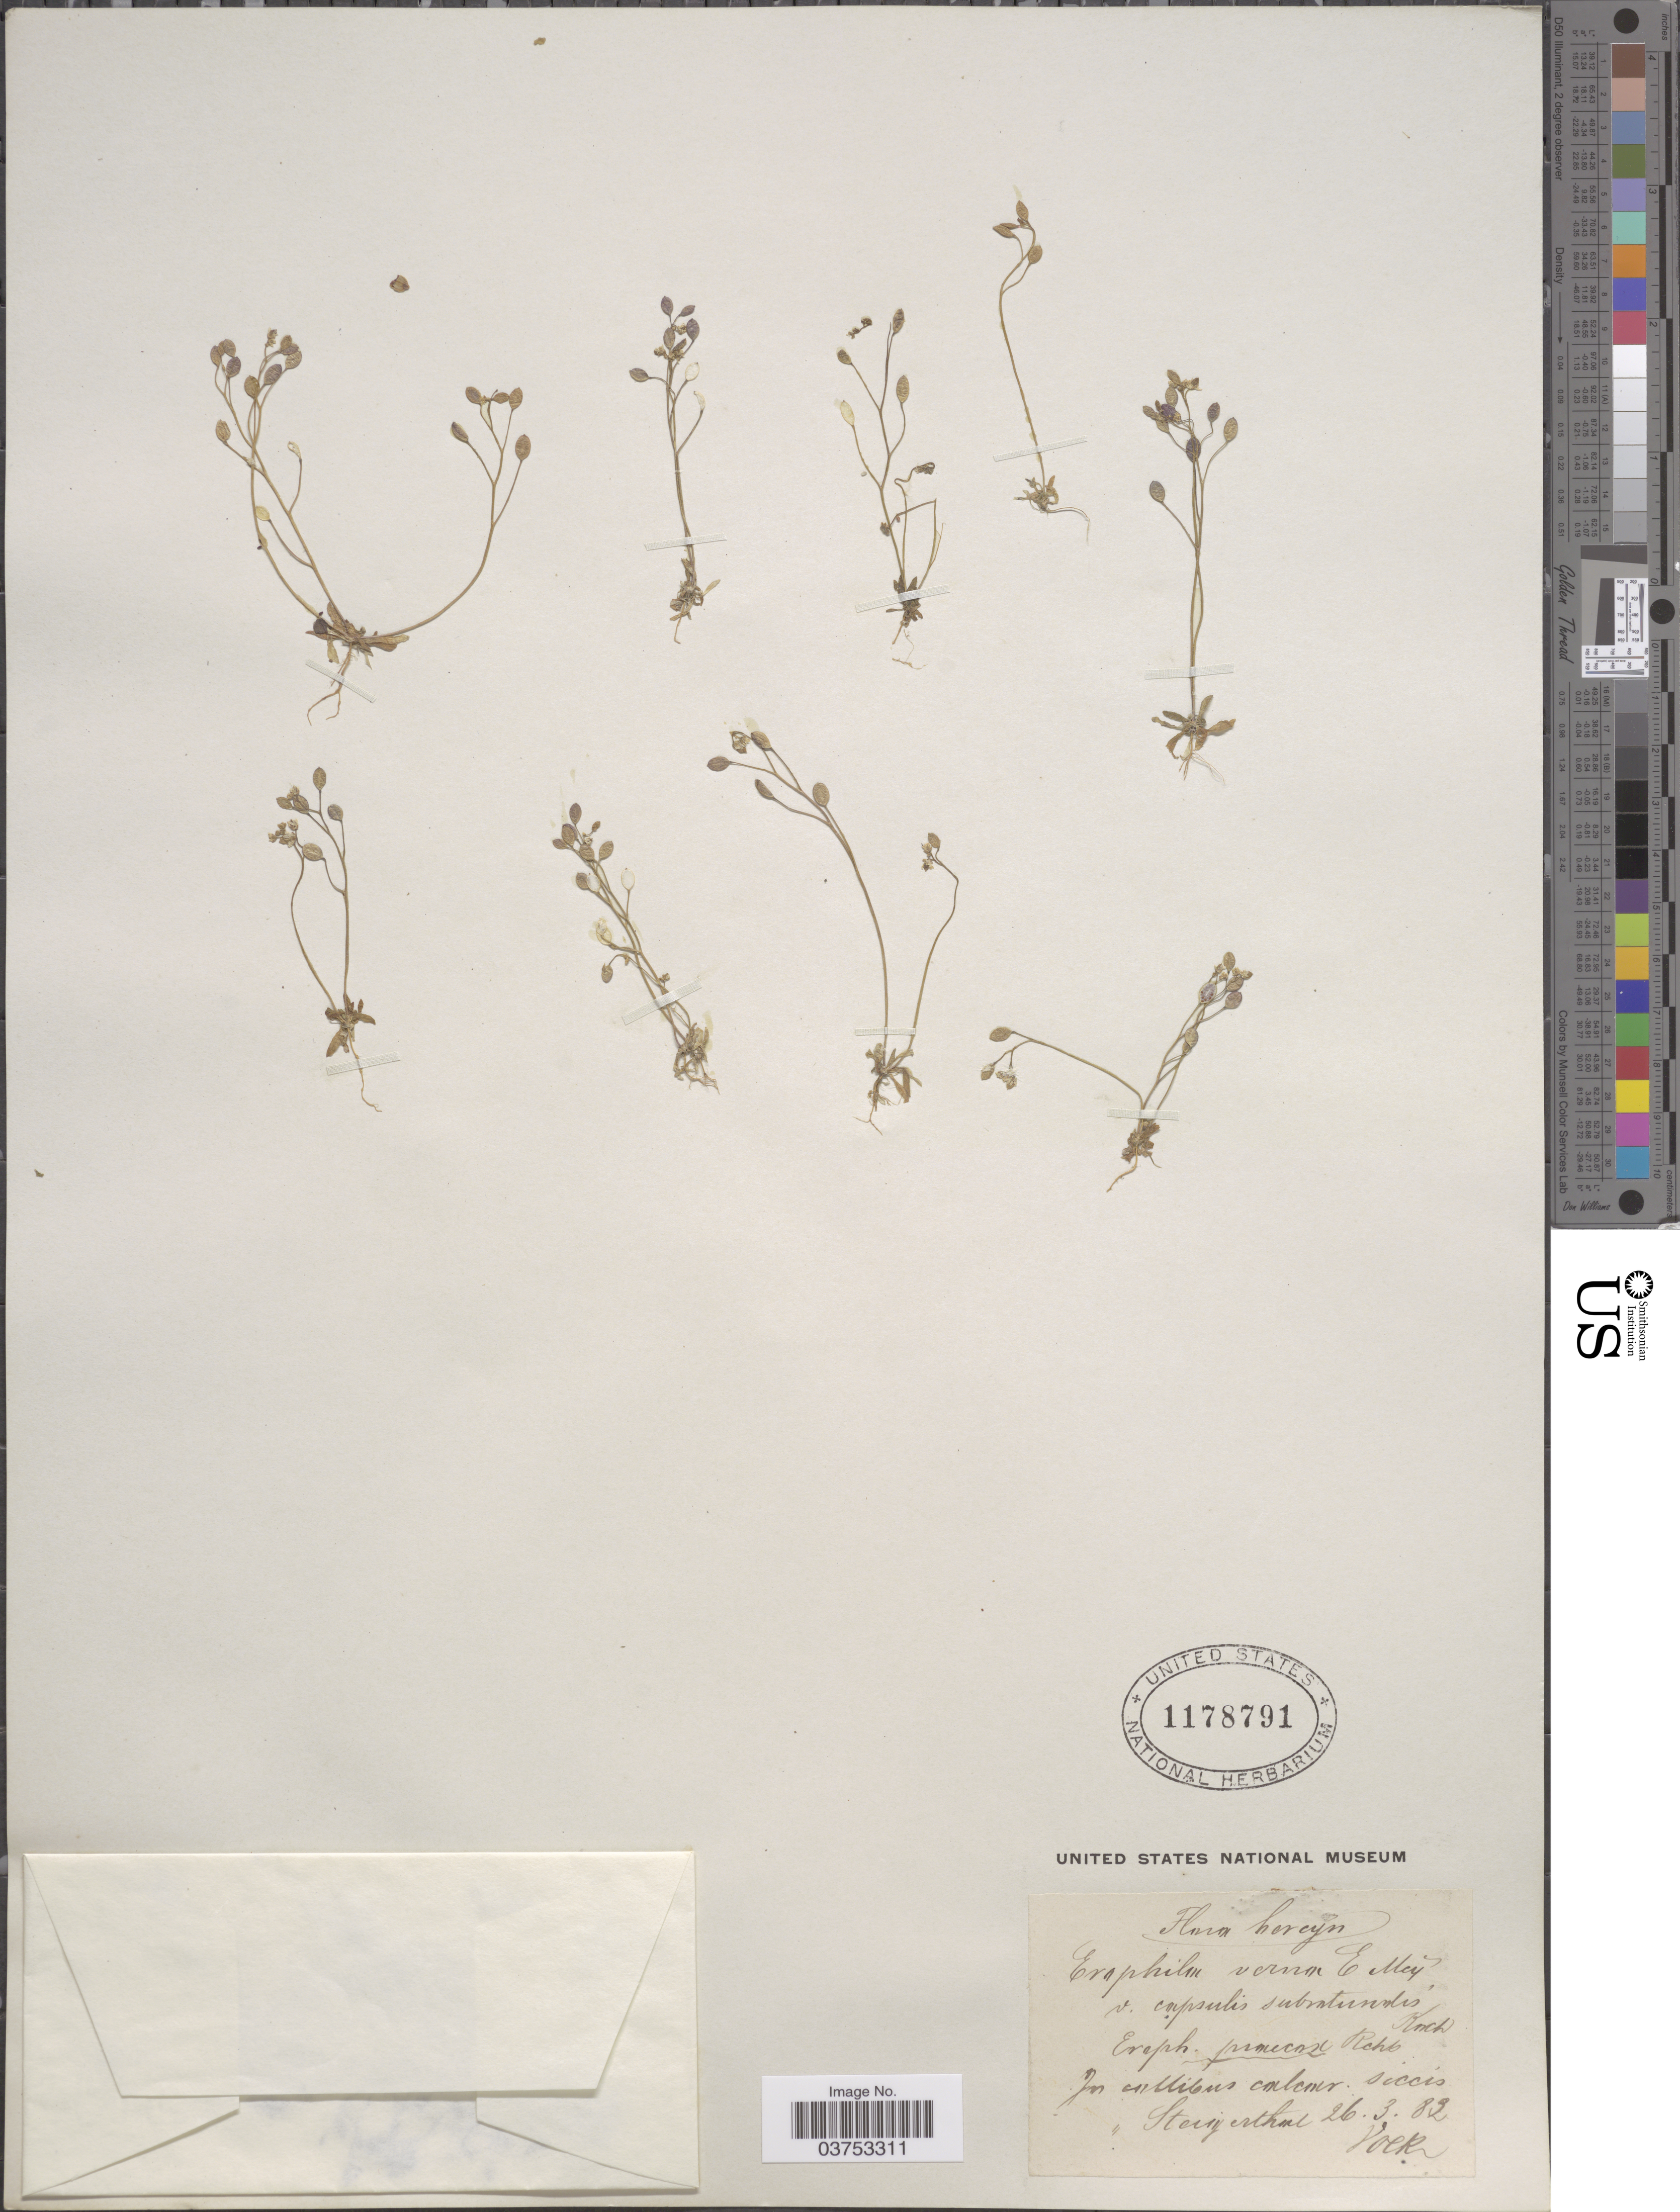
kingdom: Plantae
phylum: Tracheophyta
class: Magnoliopsida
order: Brassicales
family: Brassicaceae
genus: Draba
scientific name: Draba verna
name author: L.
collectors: Vock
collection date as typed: Transcribed d/m/y: 26/3/82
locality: Hercyn. In collibus calcaer siccis Sterijerthal. [interpreted]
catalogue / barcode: US 1178791